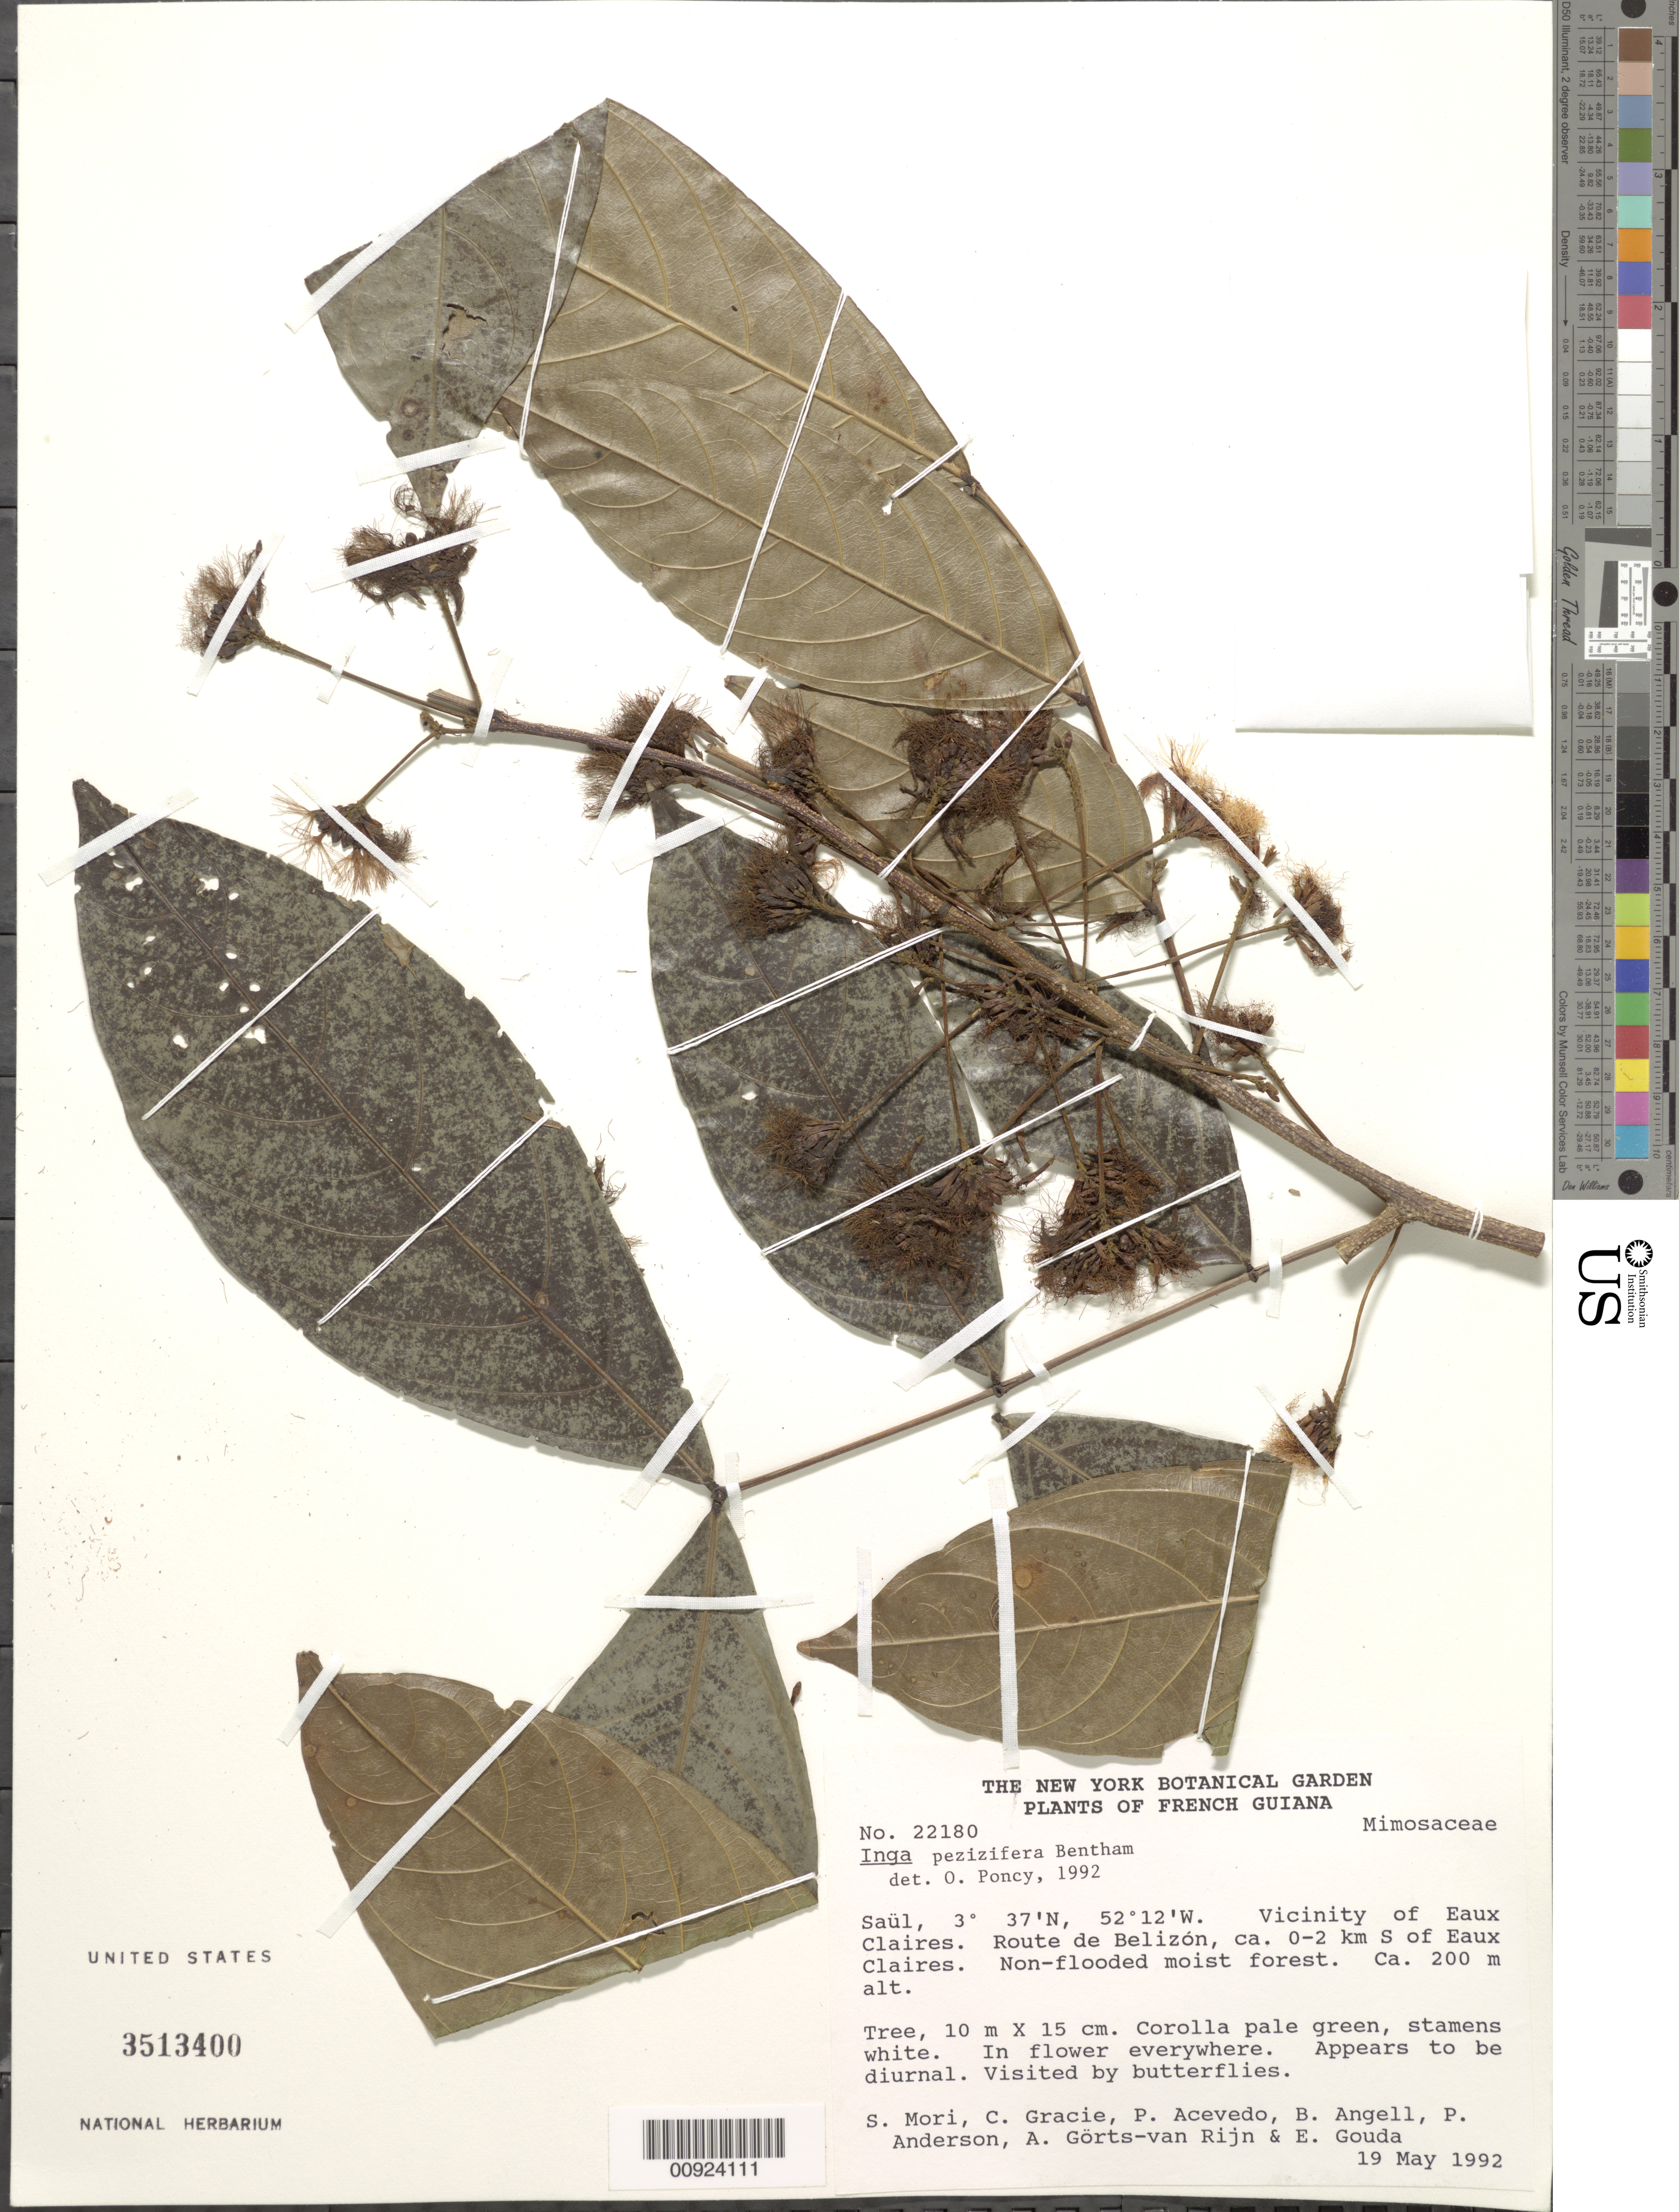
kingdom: Plantae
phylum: Tracheophyta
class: Magnoliopsida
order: Fabales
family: Fabaceae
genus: Inga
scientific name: Inga pezizifera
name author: Benth.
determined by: Poncy, O.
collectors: S. Mori, C. A. Gracie, P. Acevedo-Rodr., Bobbi Angell, P. Anderson, A. .R. A. Görts-van Rijn & E. J. Gouda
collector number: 22180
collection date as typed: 19-May-92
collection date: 1992-05-19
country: French Guiana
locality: Saül, vic of Eaux Claires. Route de Belizon, ca 0-2km S of Eaux Claires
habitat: Non-flooded moist forest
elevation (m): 200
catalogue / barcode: US 3513400